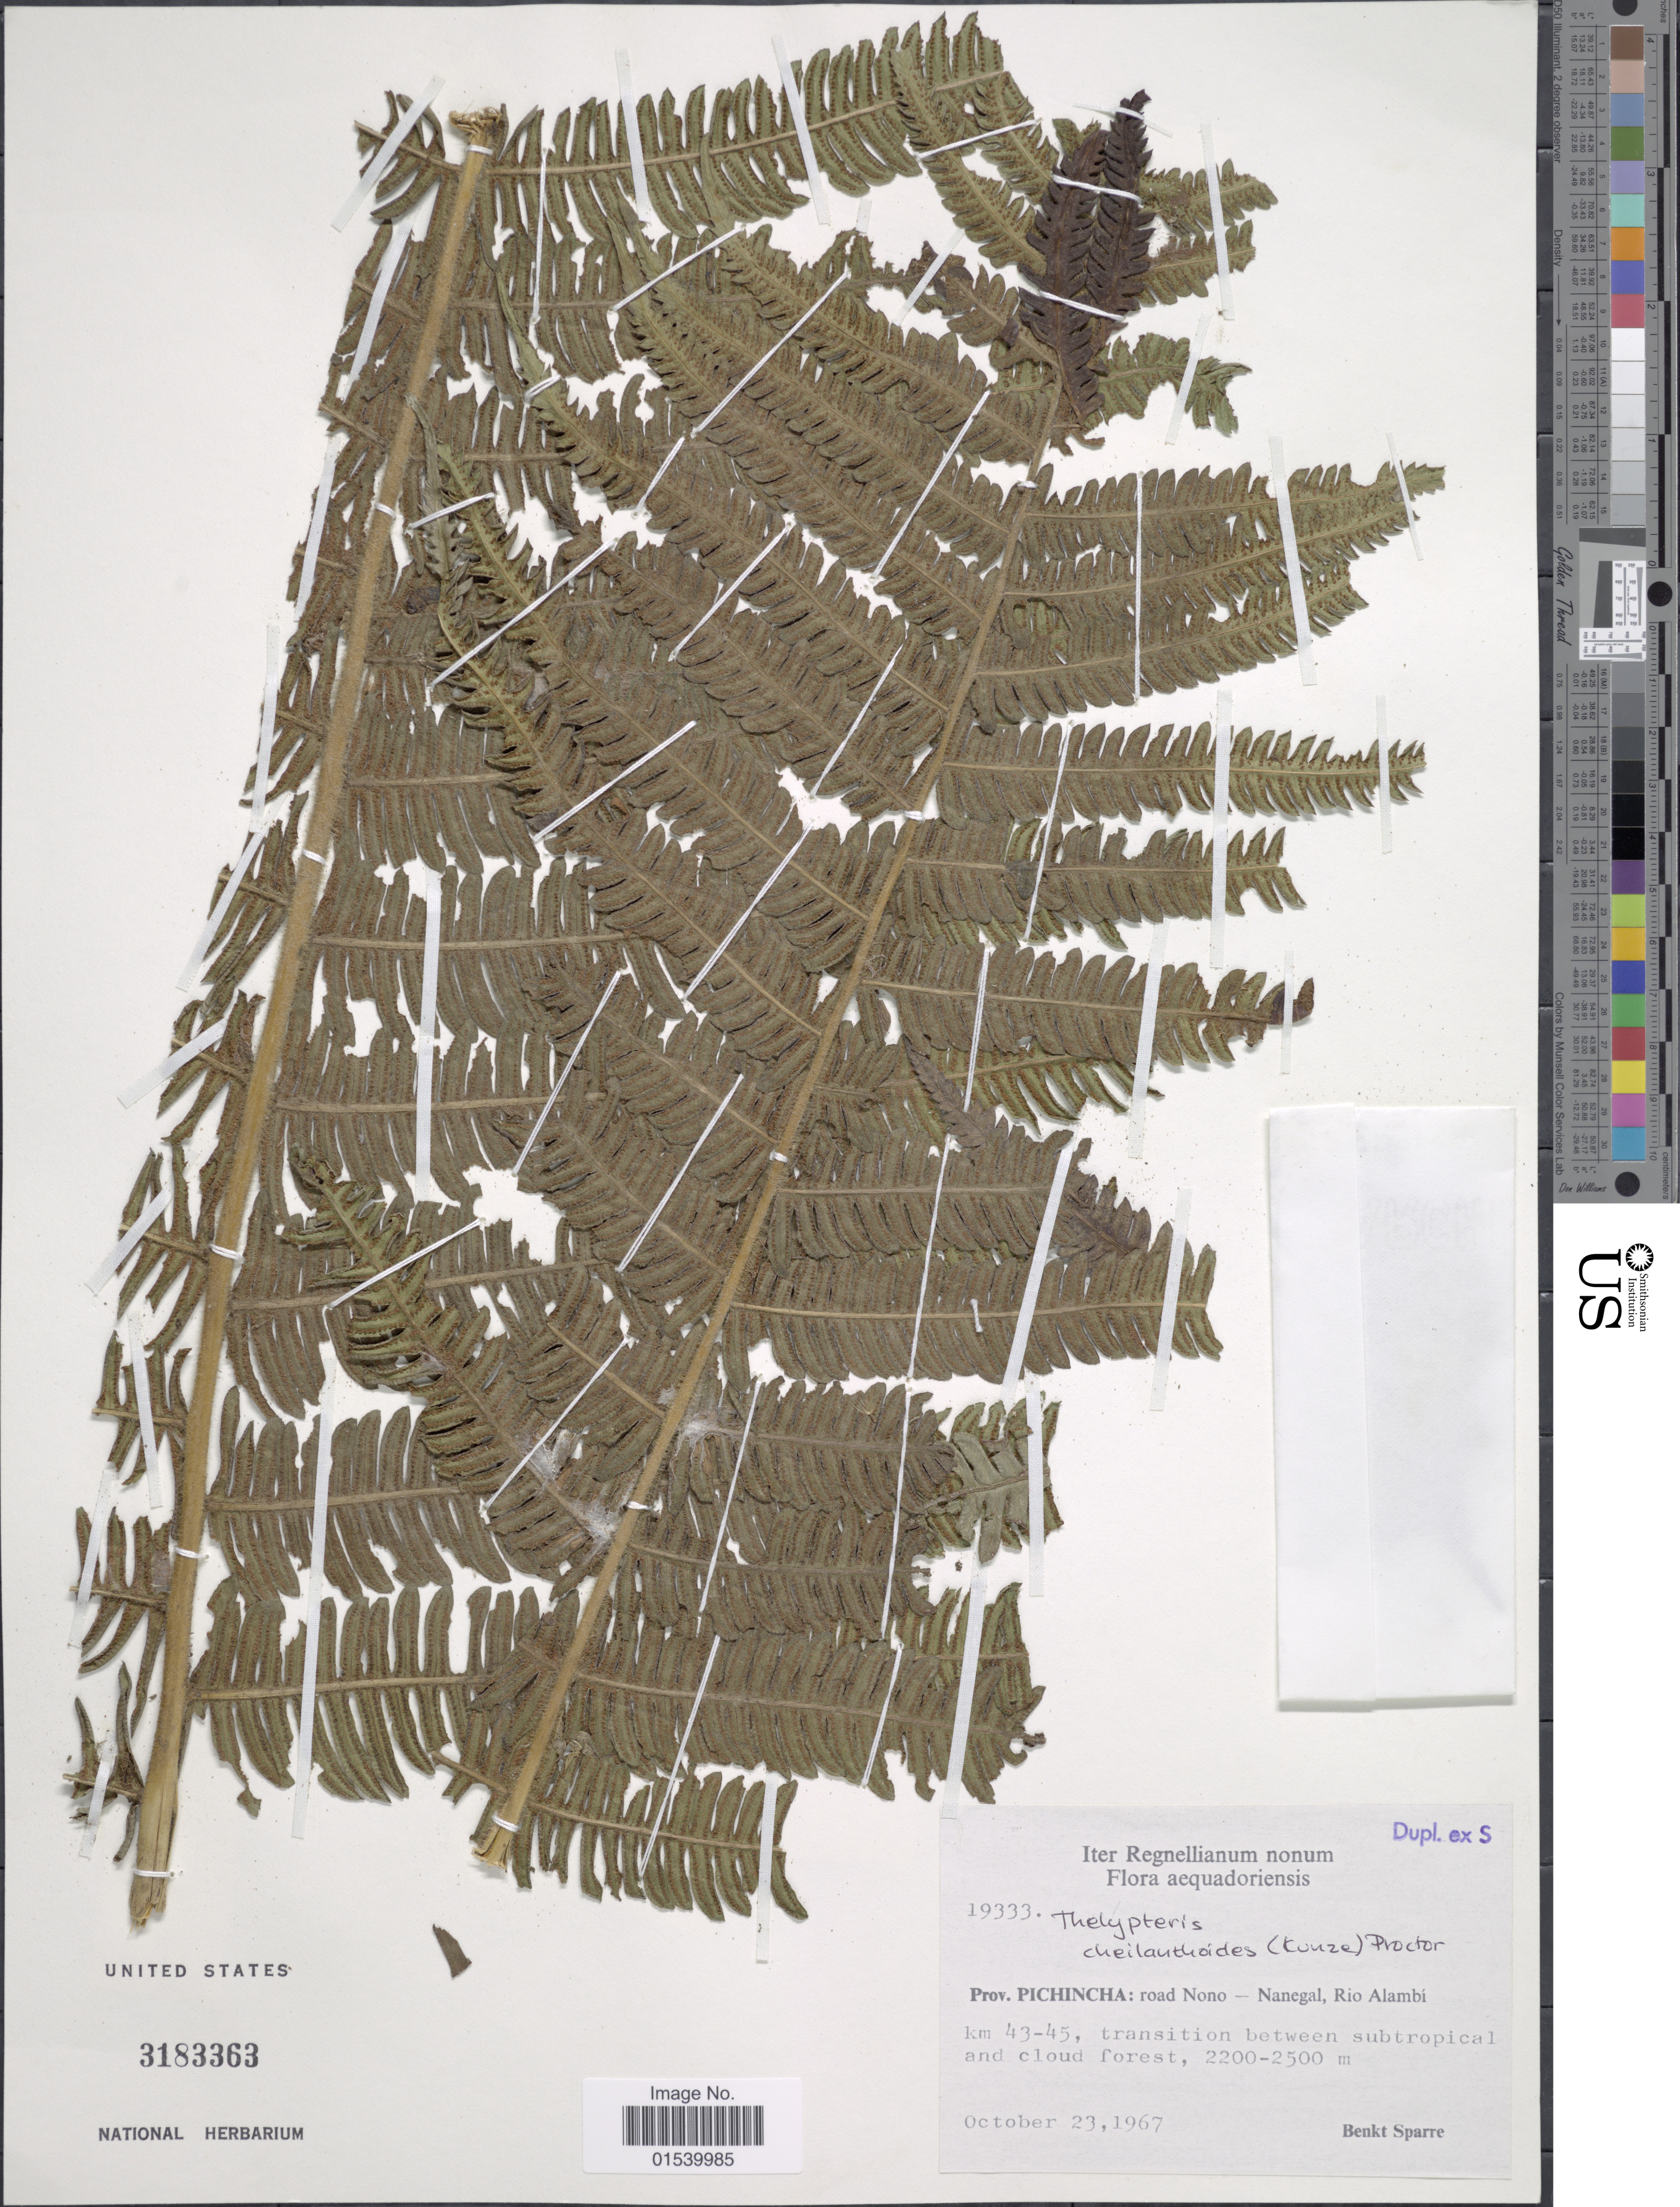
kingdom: Plantae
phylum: Tracheophyta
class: Polypodiopsida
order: Polypodiales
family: Thelypteridaceae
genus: Amauropelta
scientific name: Amauropelta cheilanthoides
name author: (Kunze) Á. Löve & D. Löve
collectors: B. Sparre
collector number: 19333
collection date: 1967-10-23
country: Ecuador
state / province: Pichincha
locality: Road Nono - Nanegal, Rio Alambi km 43-45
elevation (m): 2200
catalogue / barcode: US 3183363